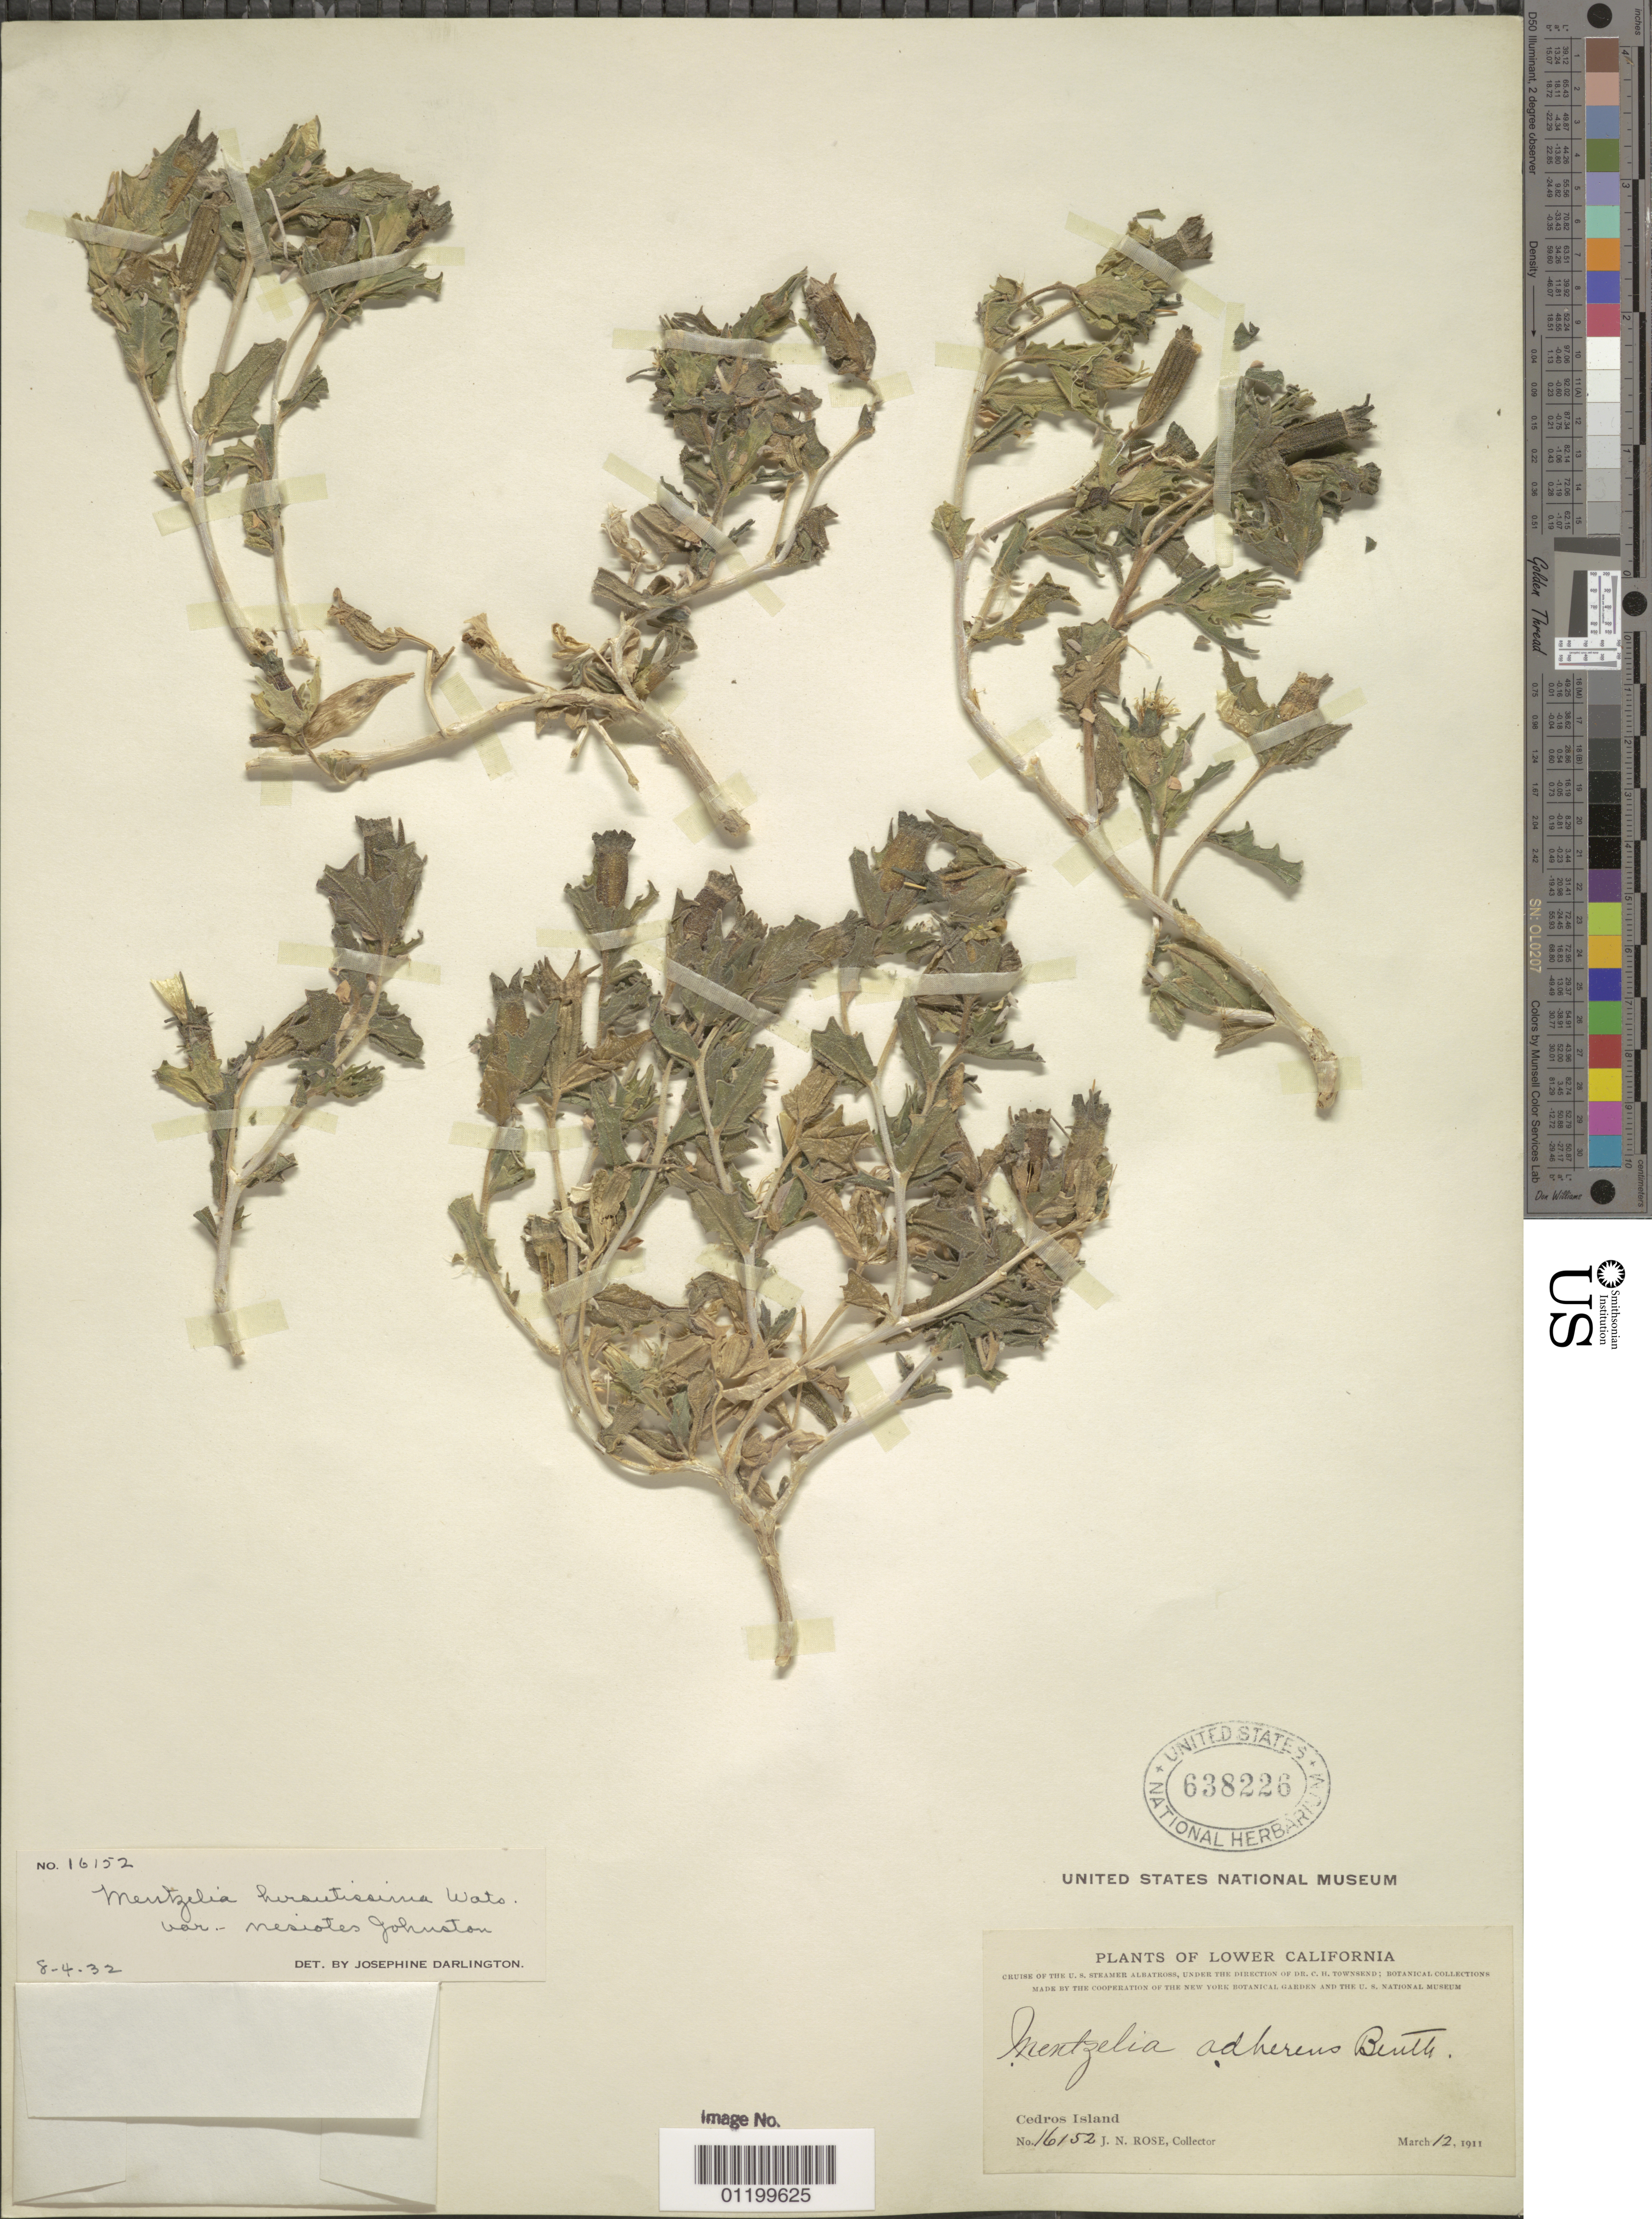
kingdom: Plantae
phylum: Tracheophyta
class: Magnoliopsida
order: Cornales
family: Loasaceae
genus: Mentzelia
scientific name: Mentzelia hirsutissima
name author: S. Watson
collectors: J. N. Rose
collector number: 16152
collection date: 1911-03-12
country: Mexico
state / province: Baja California Norte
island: Cedros Island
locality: Cedros Island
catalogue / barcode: US 638226